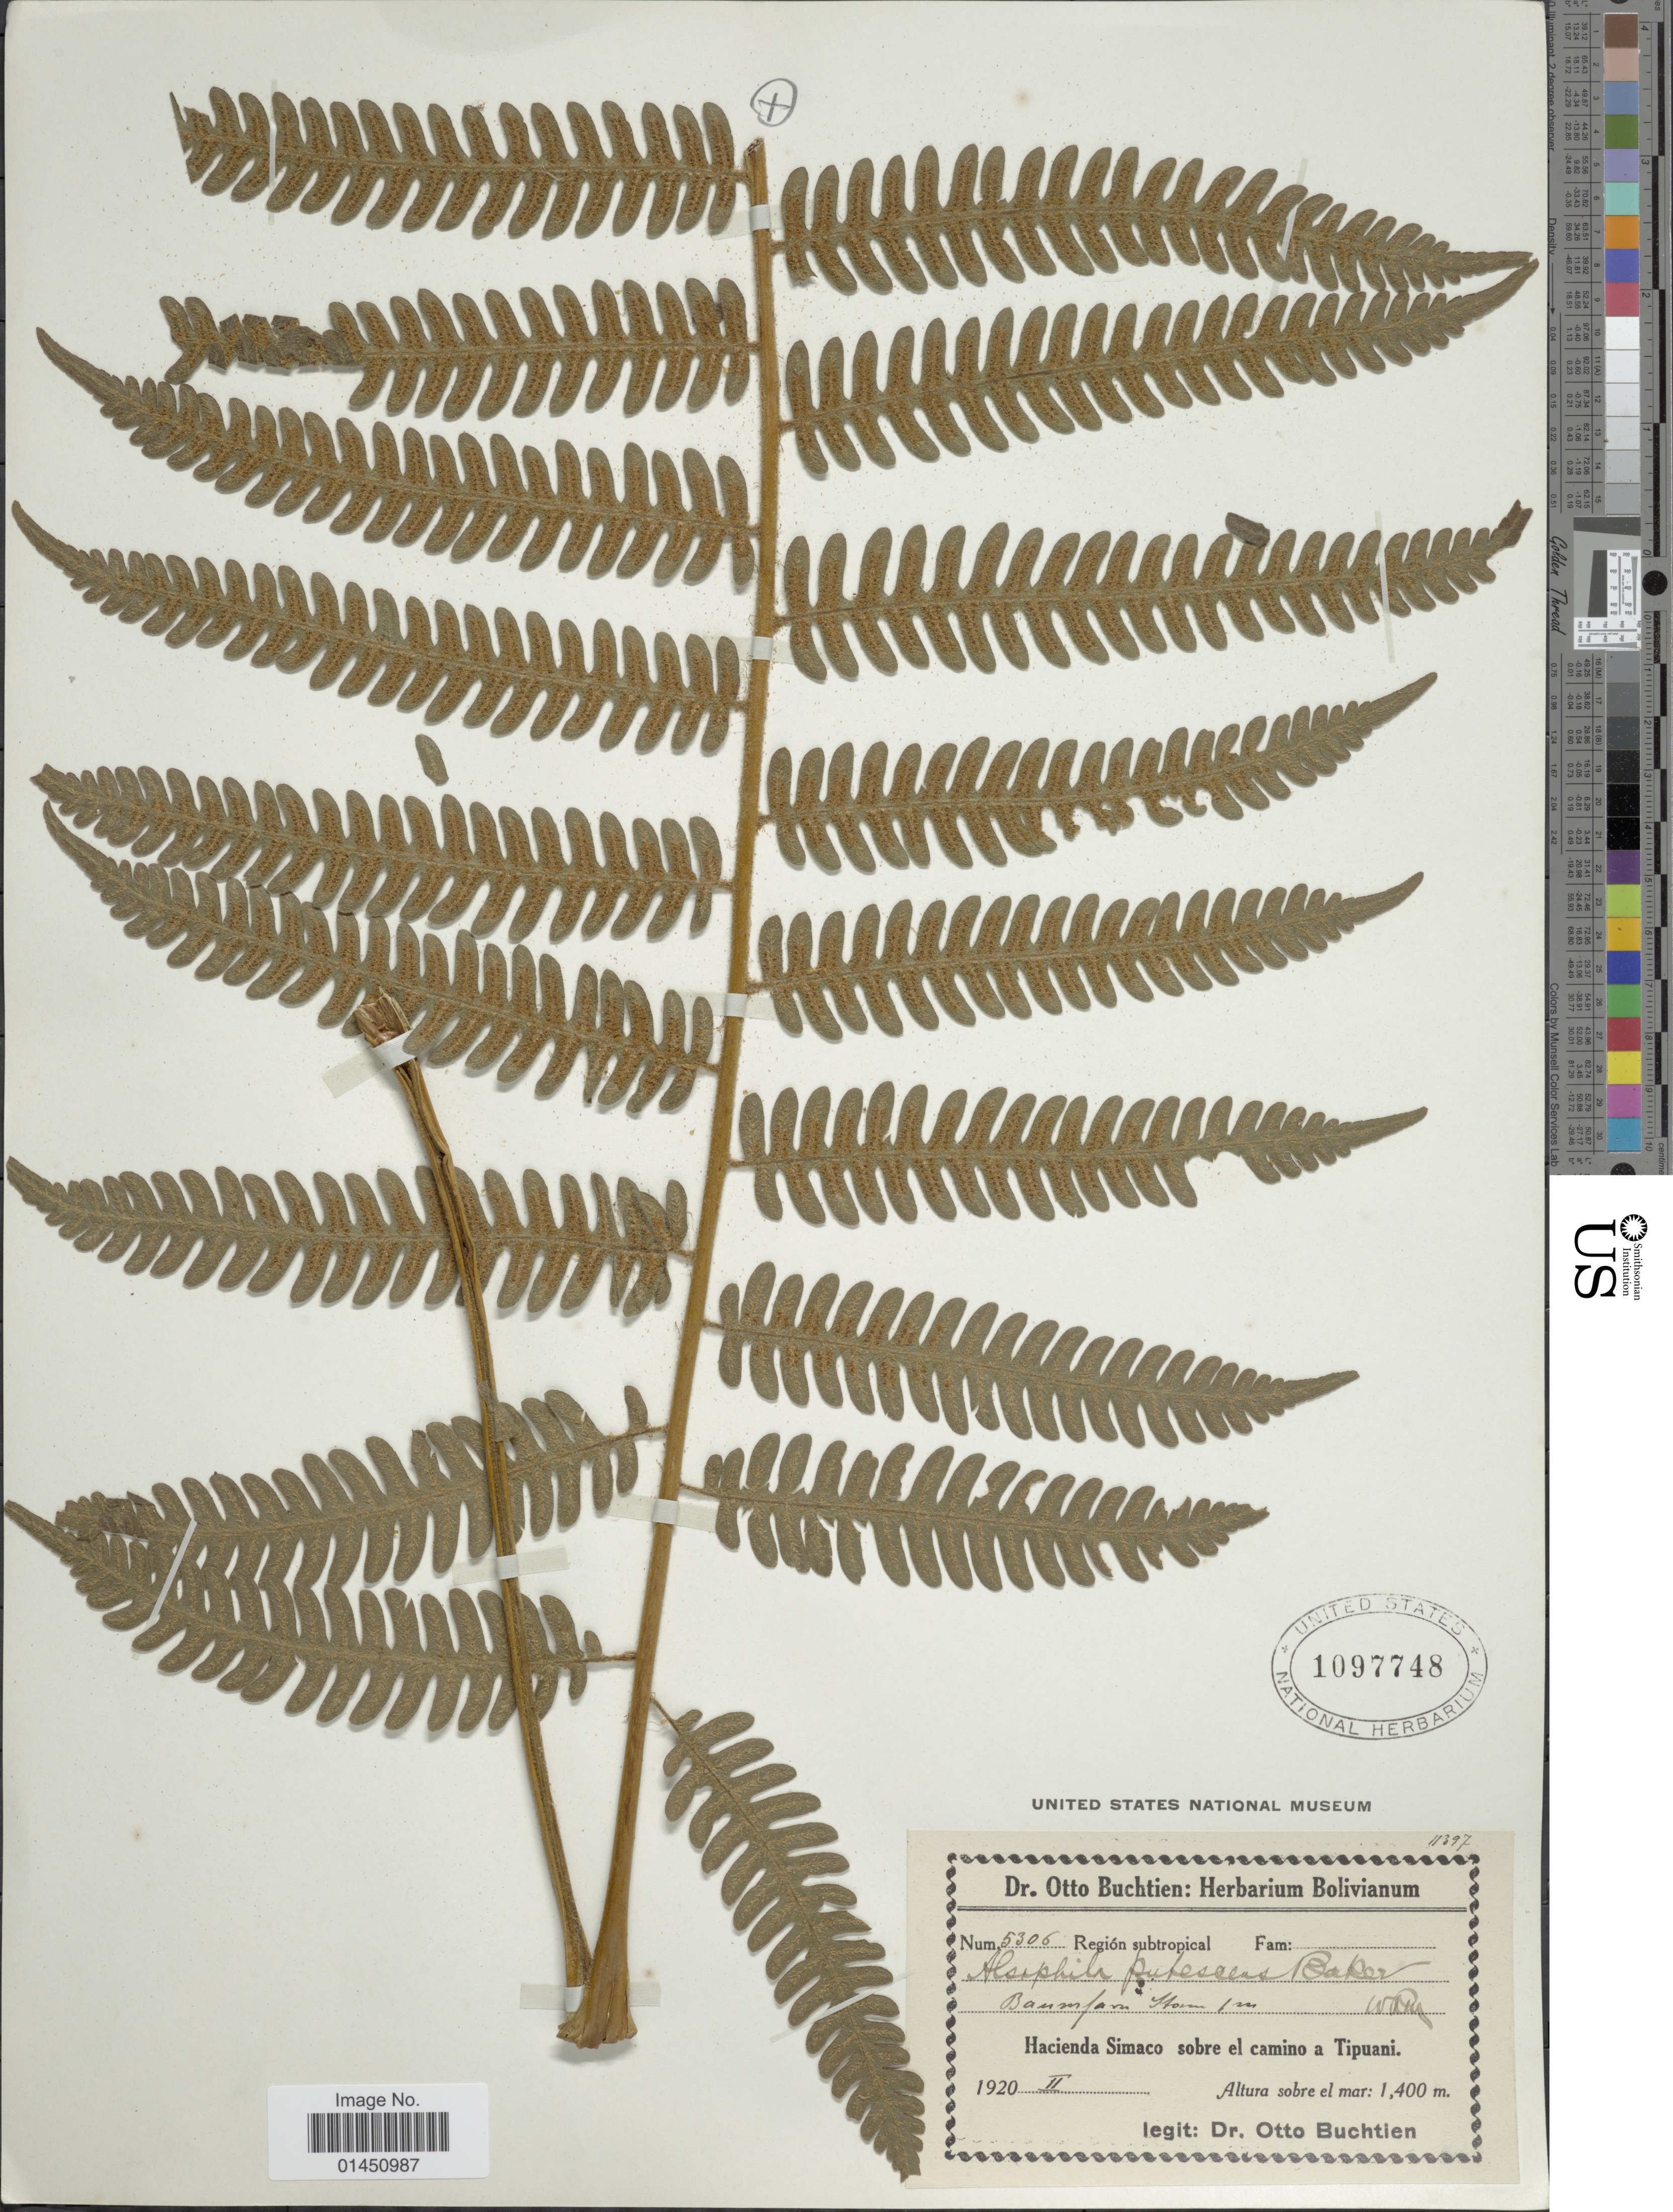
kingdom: Plantae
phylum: Tracheophyta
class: Polypodiopsida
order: Cyatheales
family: Cyatheaceae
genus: Cyathea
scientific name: Cyathea bipinnatifida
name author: (Baker) Domin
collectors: O. Buchtien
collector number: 5306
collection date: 1920-02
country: Bolivia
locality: Hacienda Simaco sobre el camino a Tipuani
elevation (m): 1400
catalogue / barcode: US 1097748